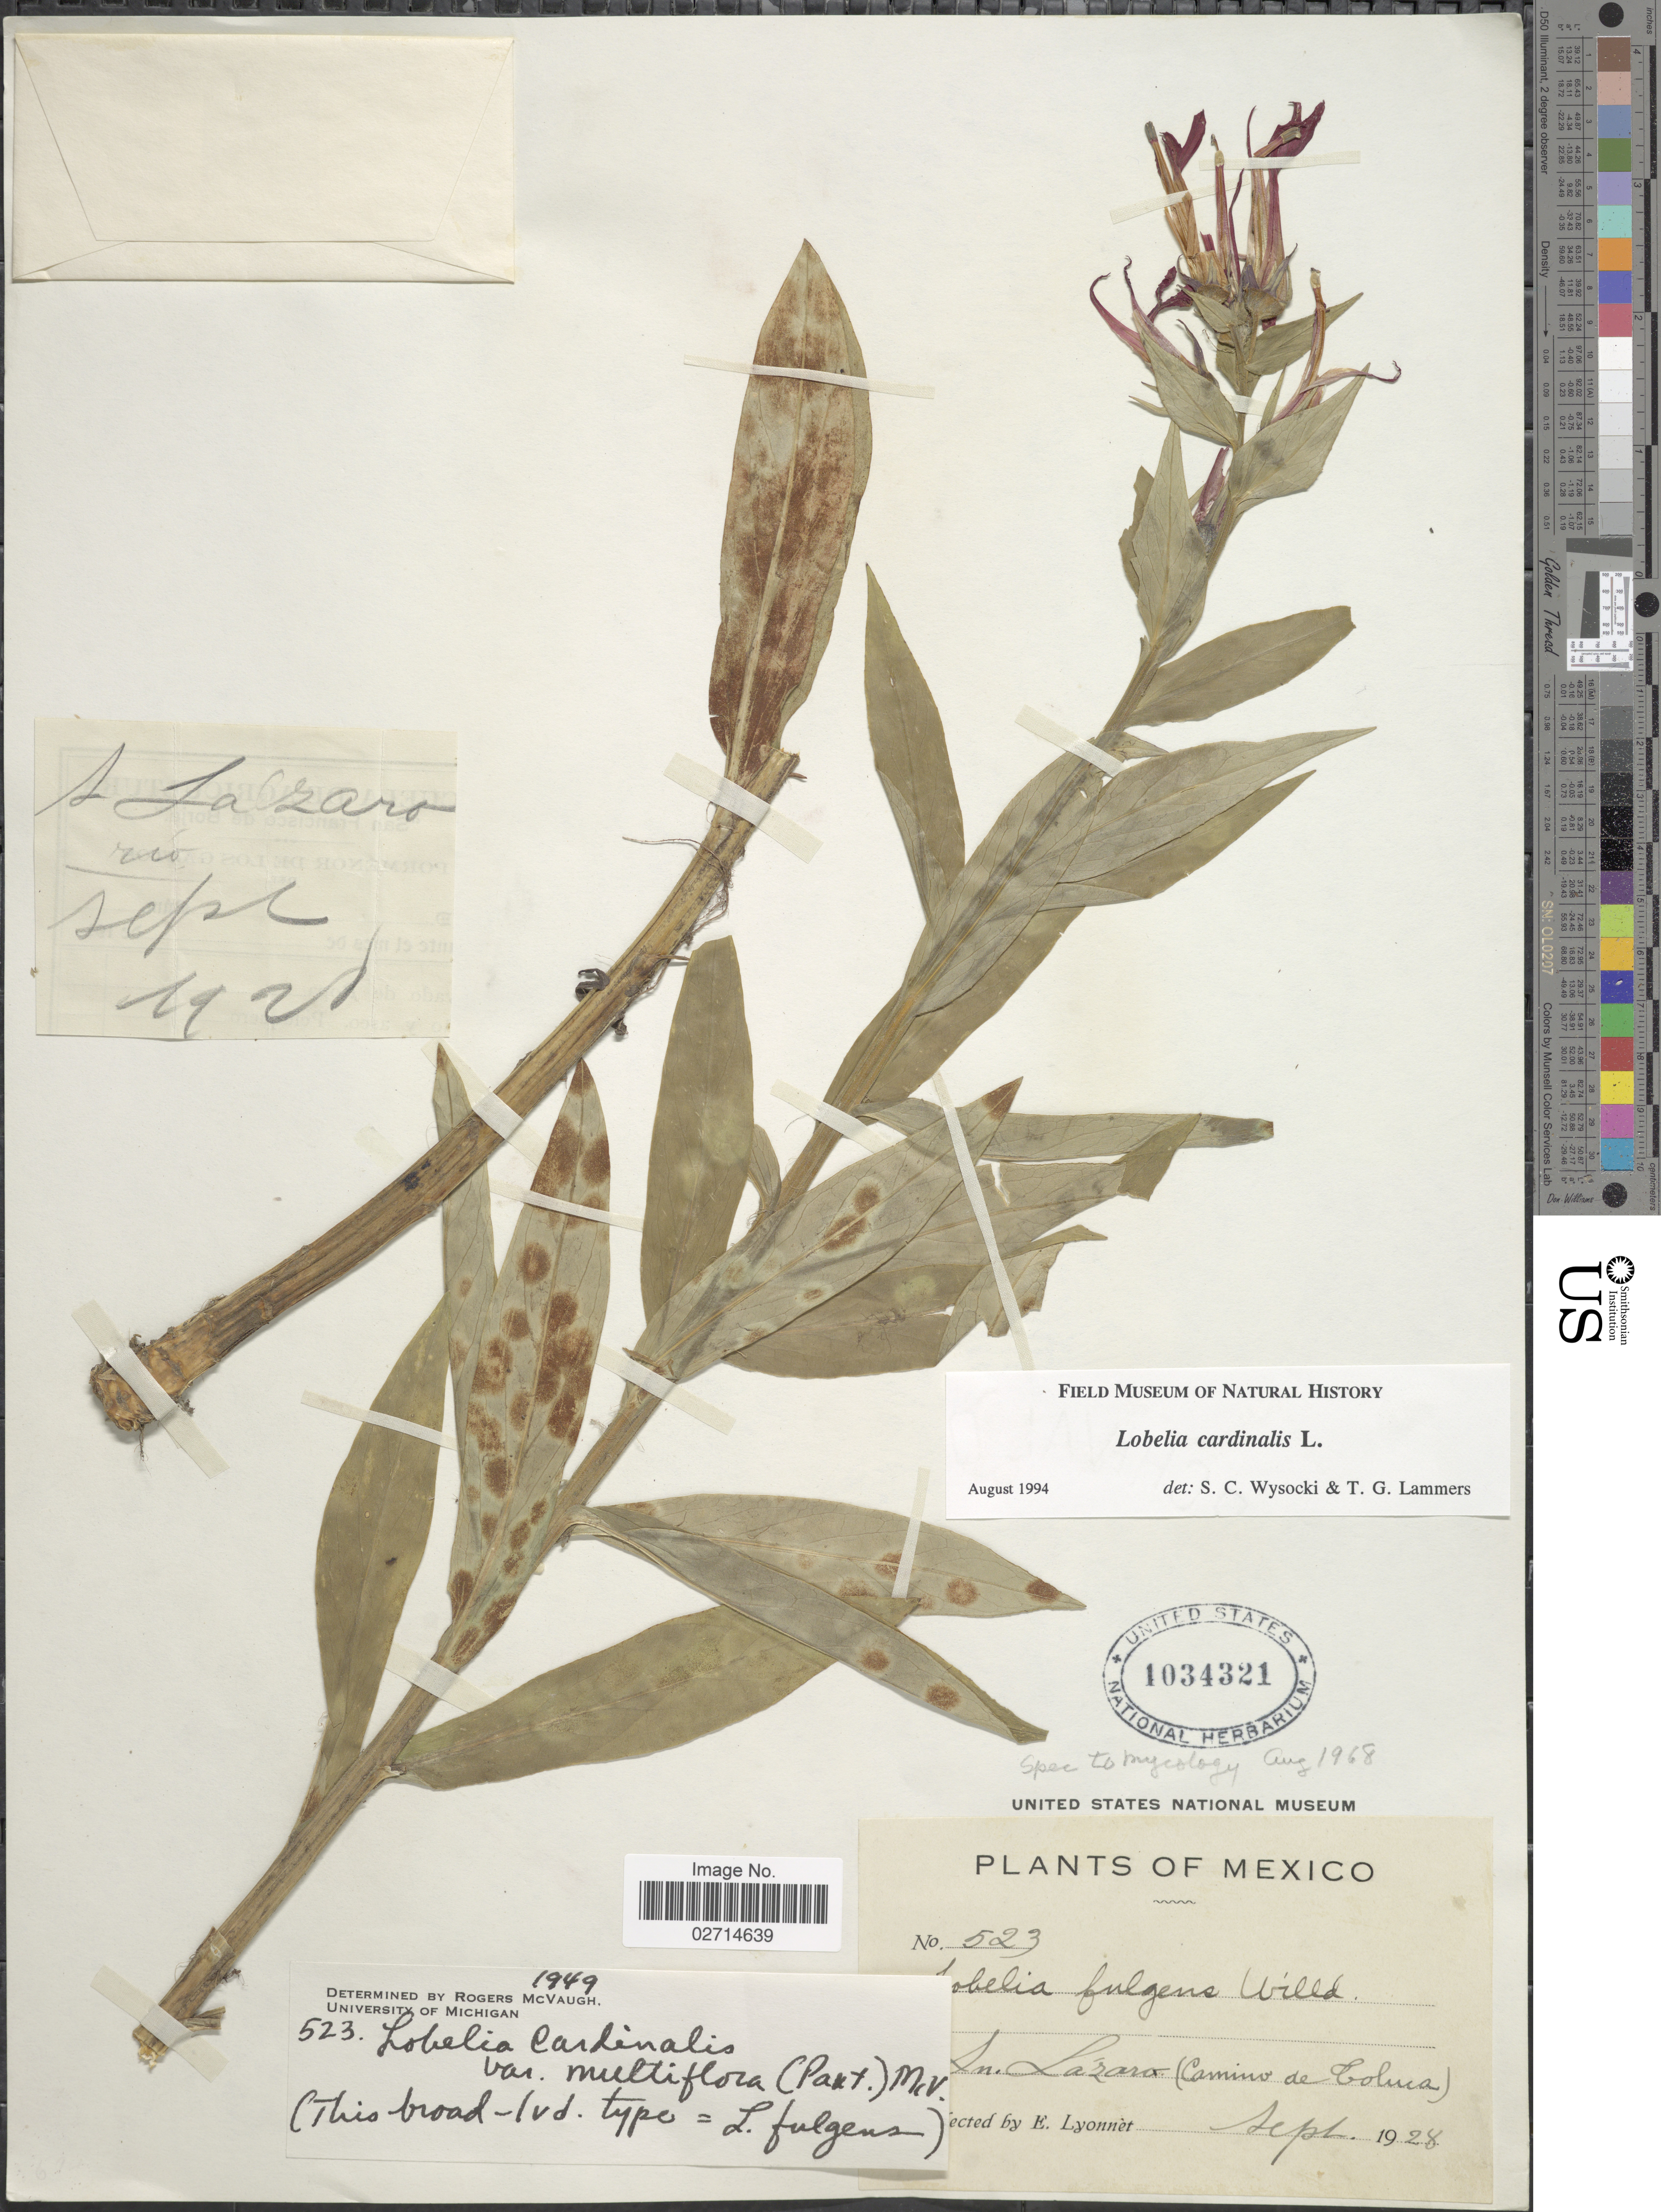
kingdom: Plantae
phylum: Tracheophyta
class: Magnoliopsida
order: Asterales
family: Campanulaceae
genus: Lobelia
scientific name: Lobelia cardinalis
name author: L.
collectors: E. Lyonnet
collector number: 523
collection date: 1928-09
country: Mexico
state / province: Michoacán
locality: In Lazaro. ( Camino de Coluca)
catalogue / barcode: US 1034321